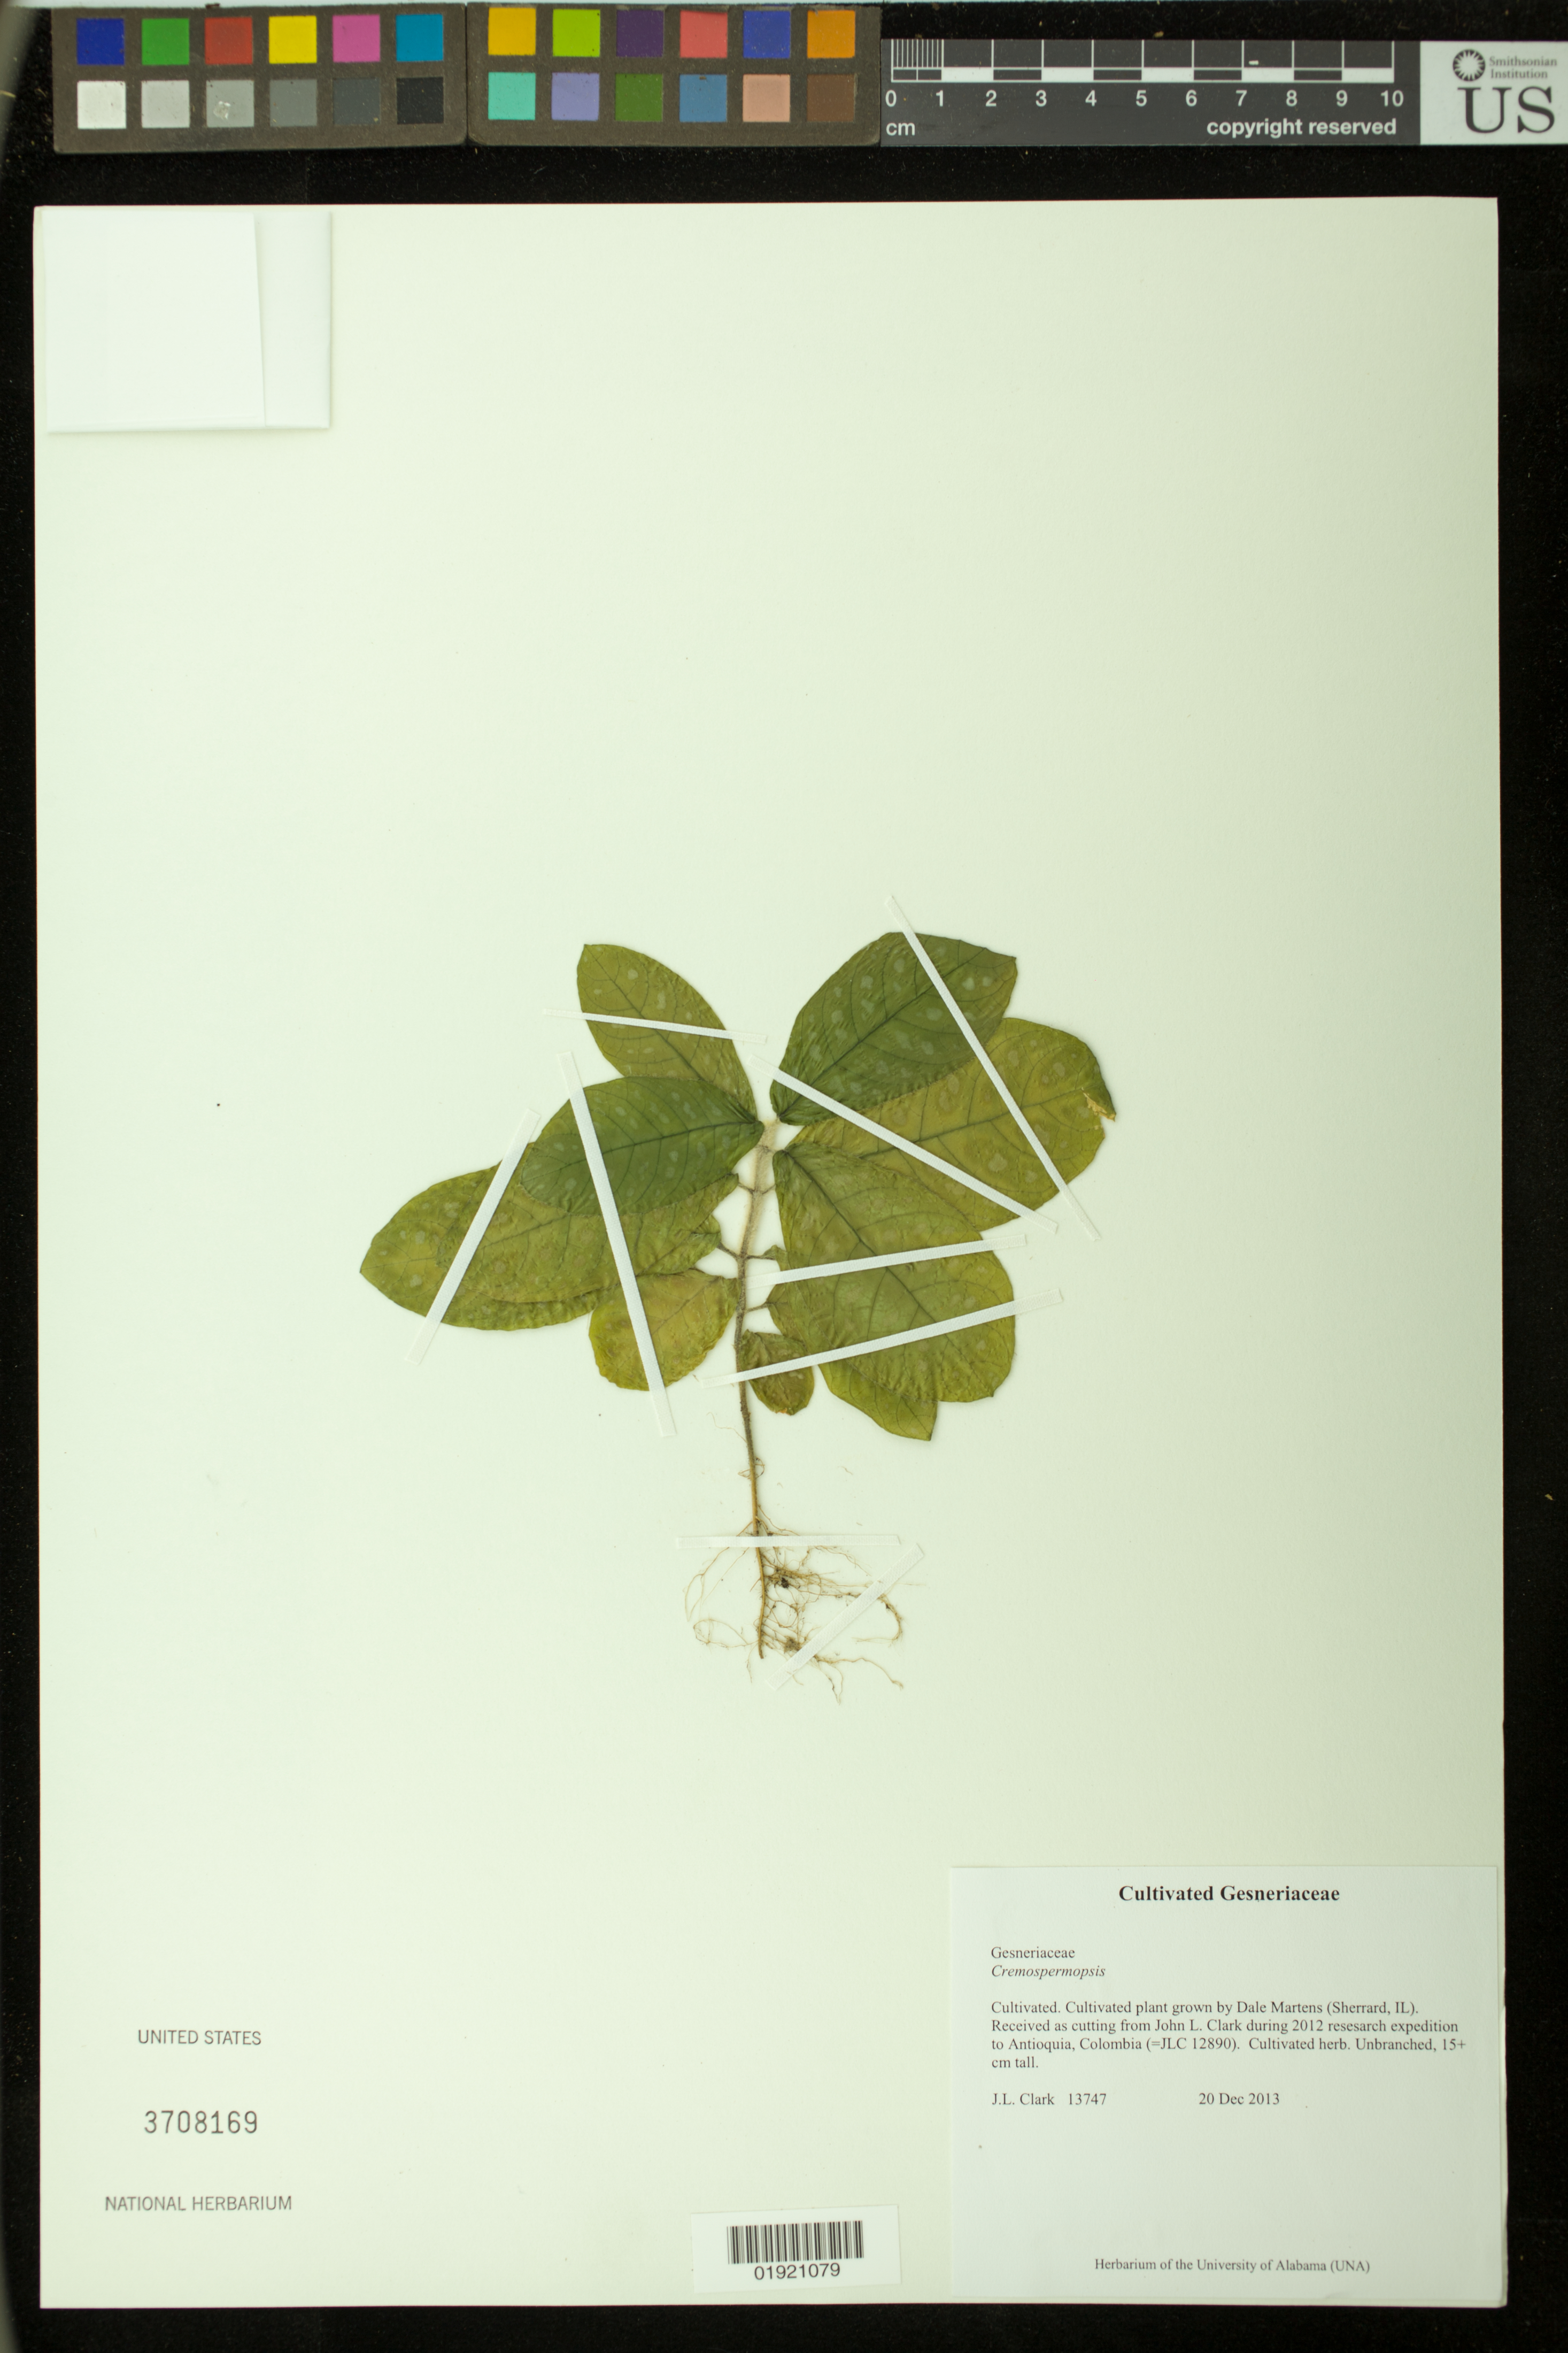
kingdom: Plantae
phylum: Tracheophyta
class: Magnoliopsida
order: Lamiales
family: Gesneriaceae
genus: Cremospermopsis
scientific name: Cremospermopsis galaxias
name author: J.L. Clark & Clavijo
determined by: Skog, Laurence E.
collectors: J. L. Clark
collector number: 13747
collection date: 2013-12-20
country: United States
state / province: Illinois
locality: Cultivated plant grown by Dale Martens (Sherrard, IL). Received as cutting from John L Clark during 2012 research expedition to ANtioquia, Colombia (=JLC 12890).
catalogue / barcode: US 3708169